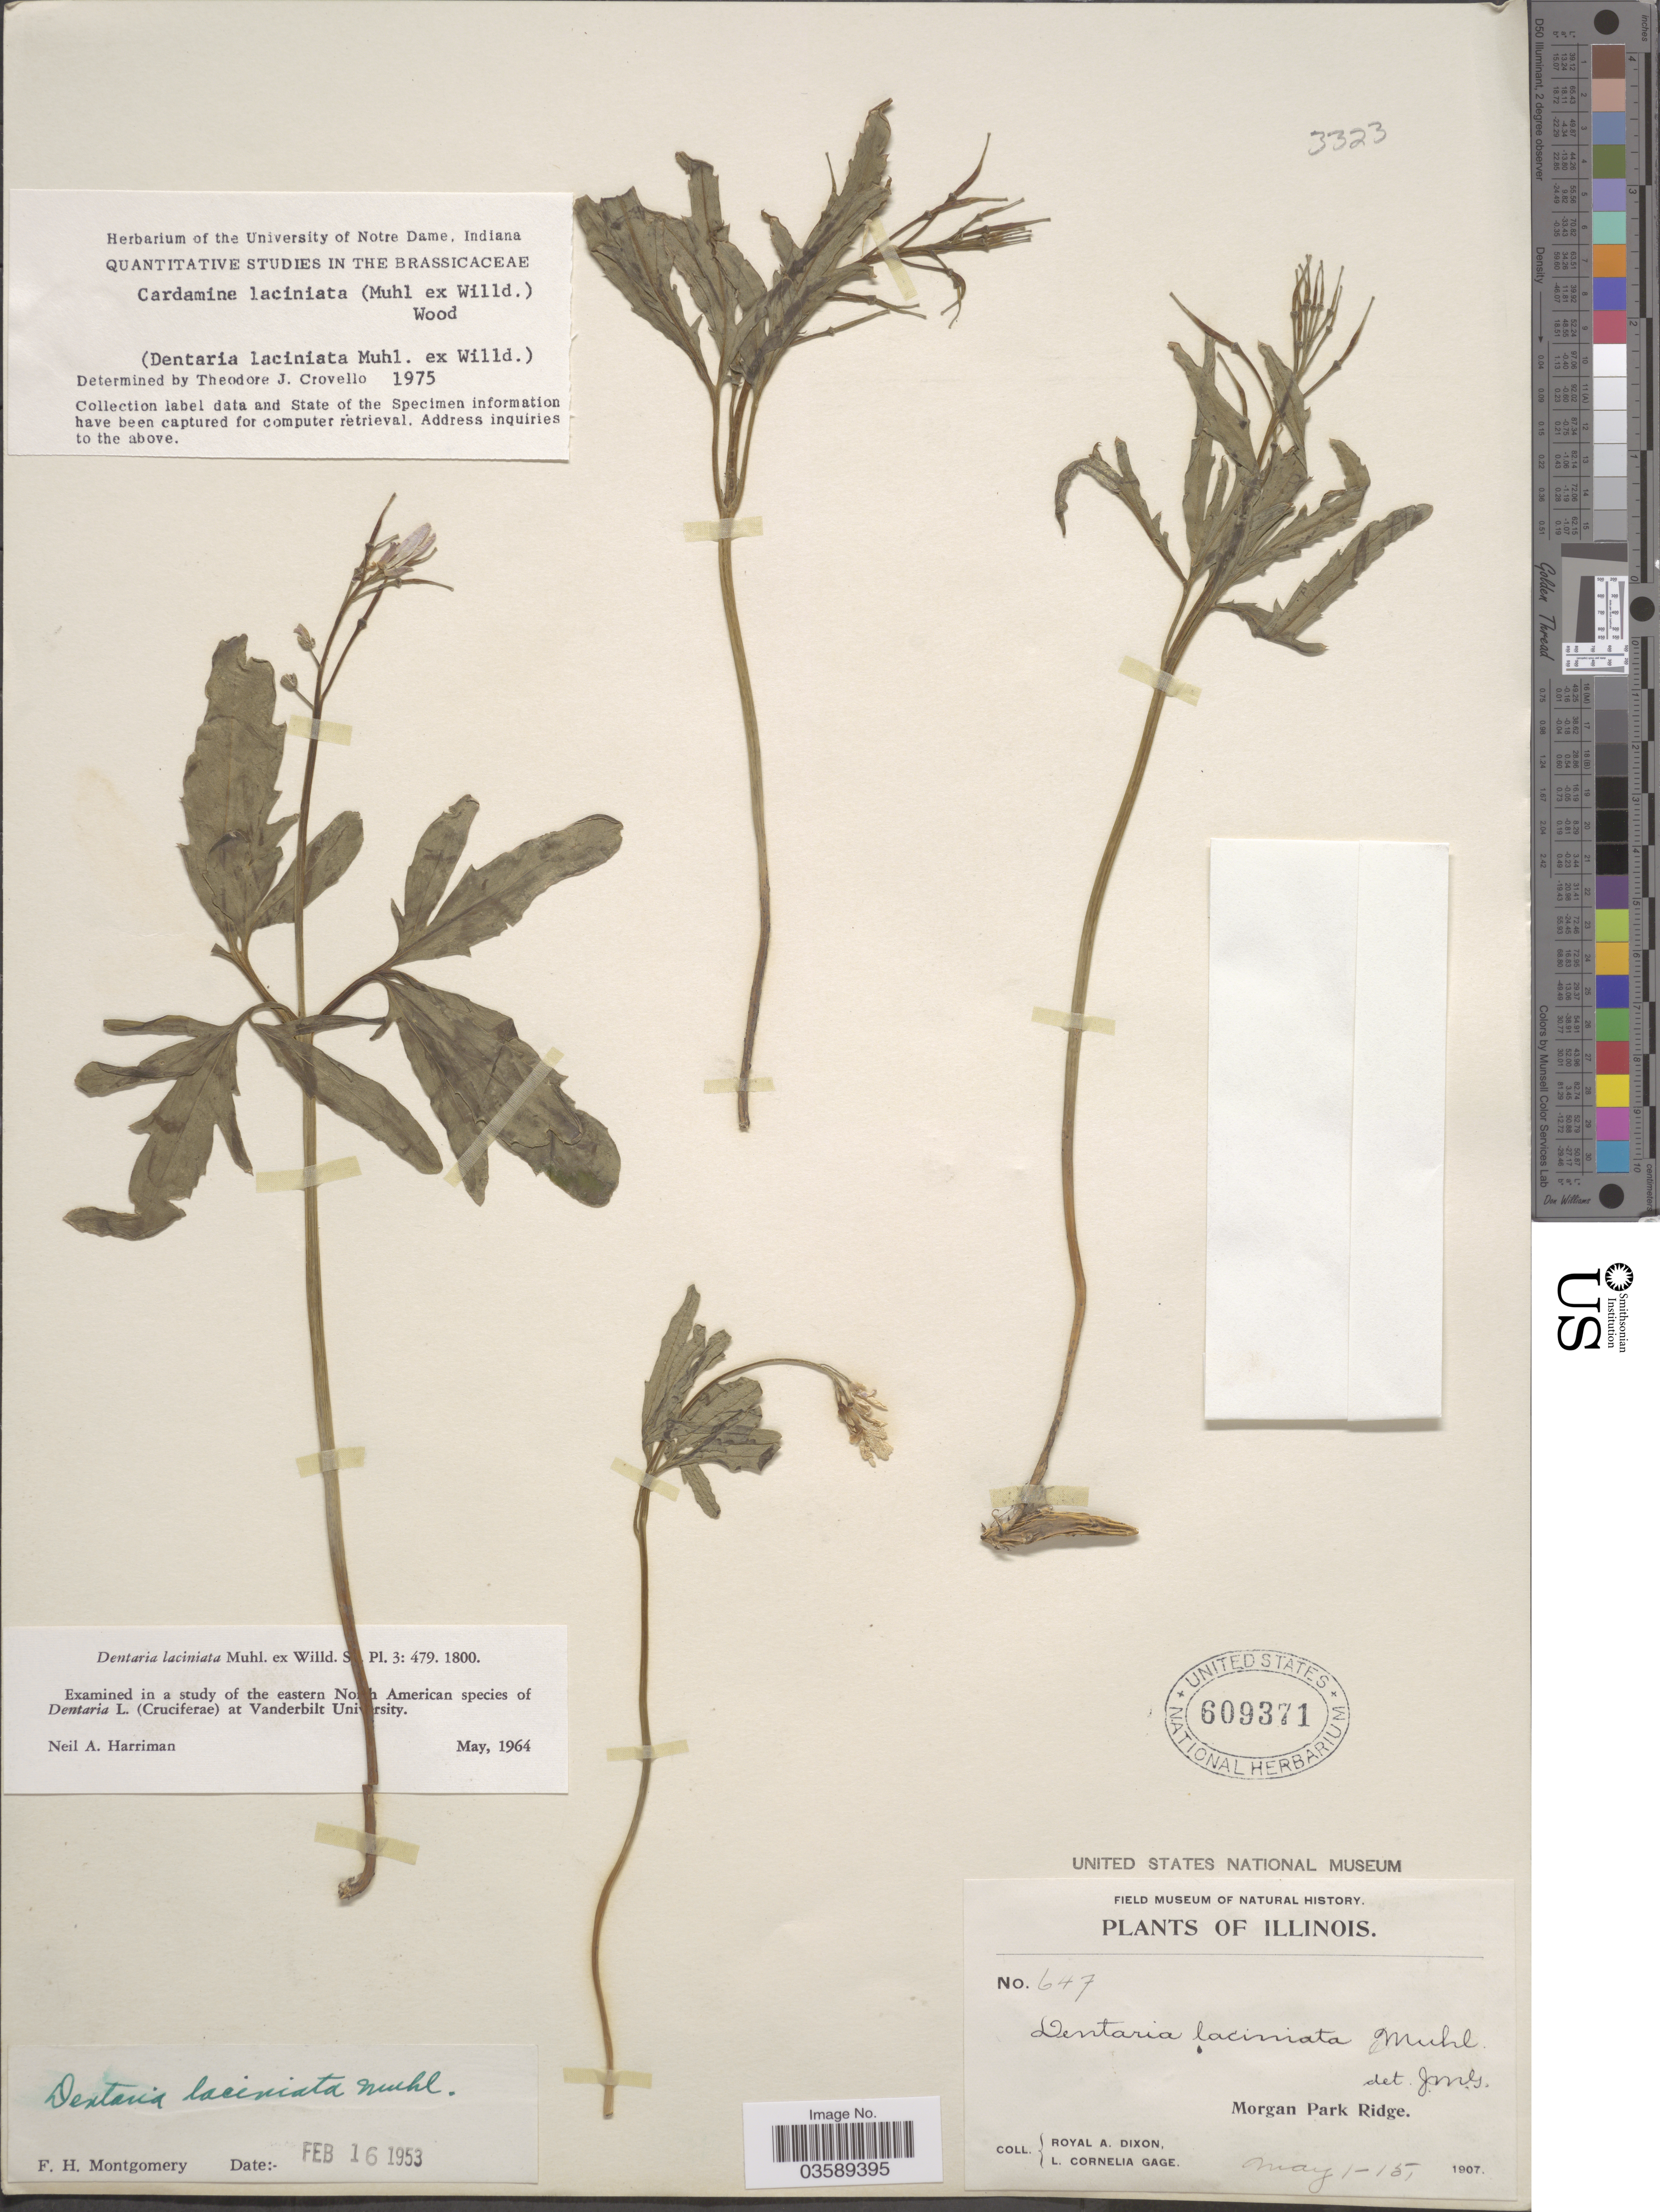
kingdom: Plantae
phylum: Tracheophyta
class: Magnoliopsida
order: Brassicales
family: Brassicaceae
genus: Cardamine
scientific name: Cardamine laciniata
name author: (Hook.) Steud.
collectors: R. A. Dixon & L. Gage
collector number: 647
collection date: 1907-05-01/1907-05-15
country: United States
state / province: Illinois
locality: Morgan Park Ridge.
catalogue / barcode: US 609371